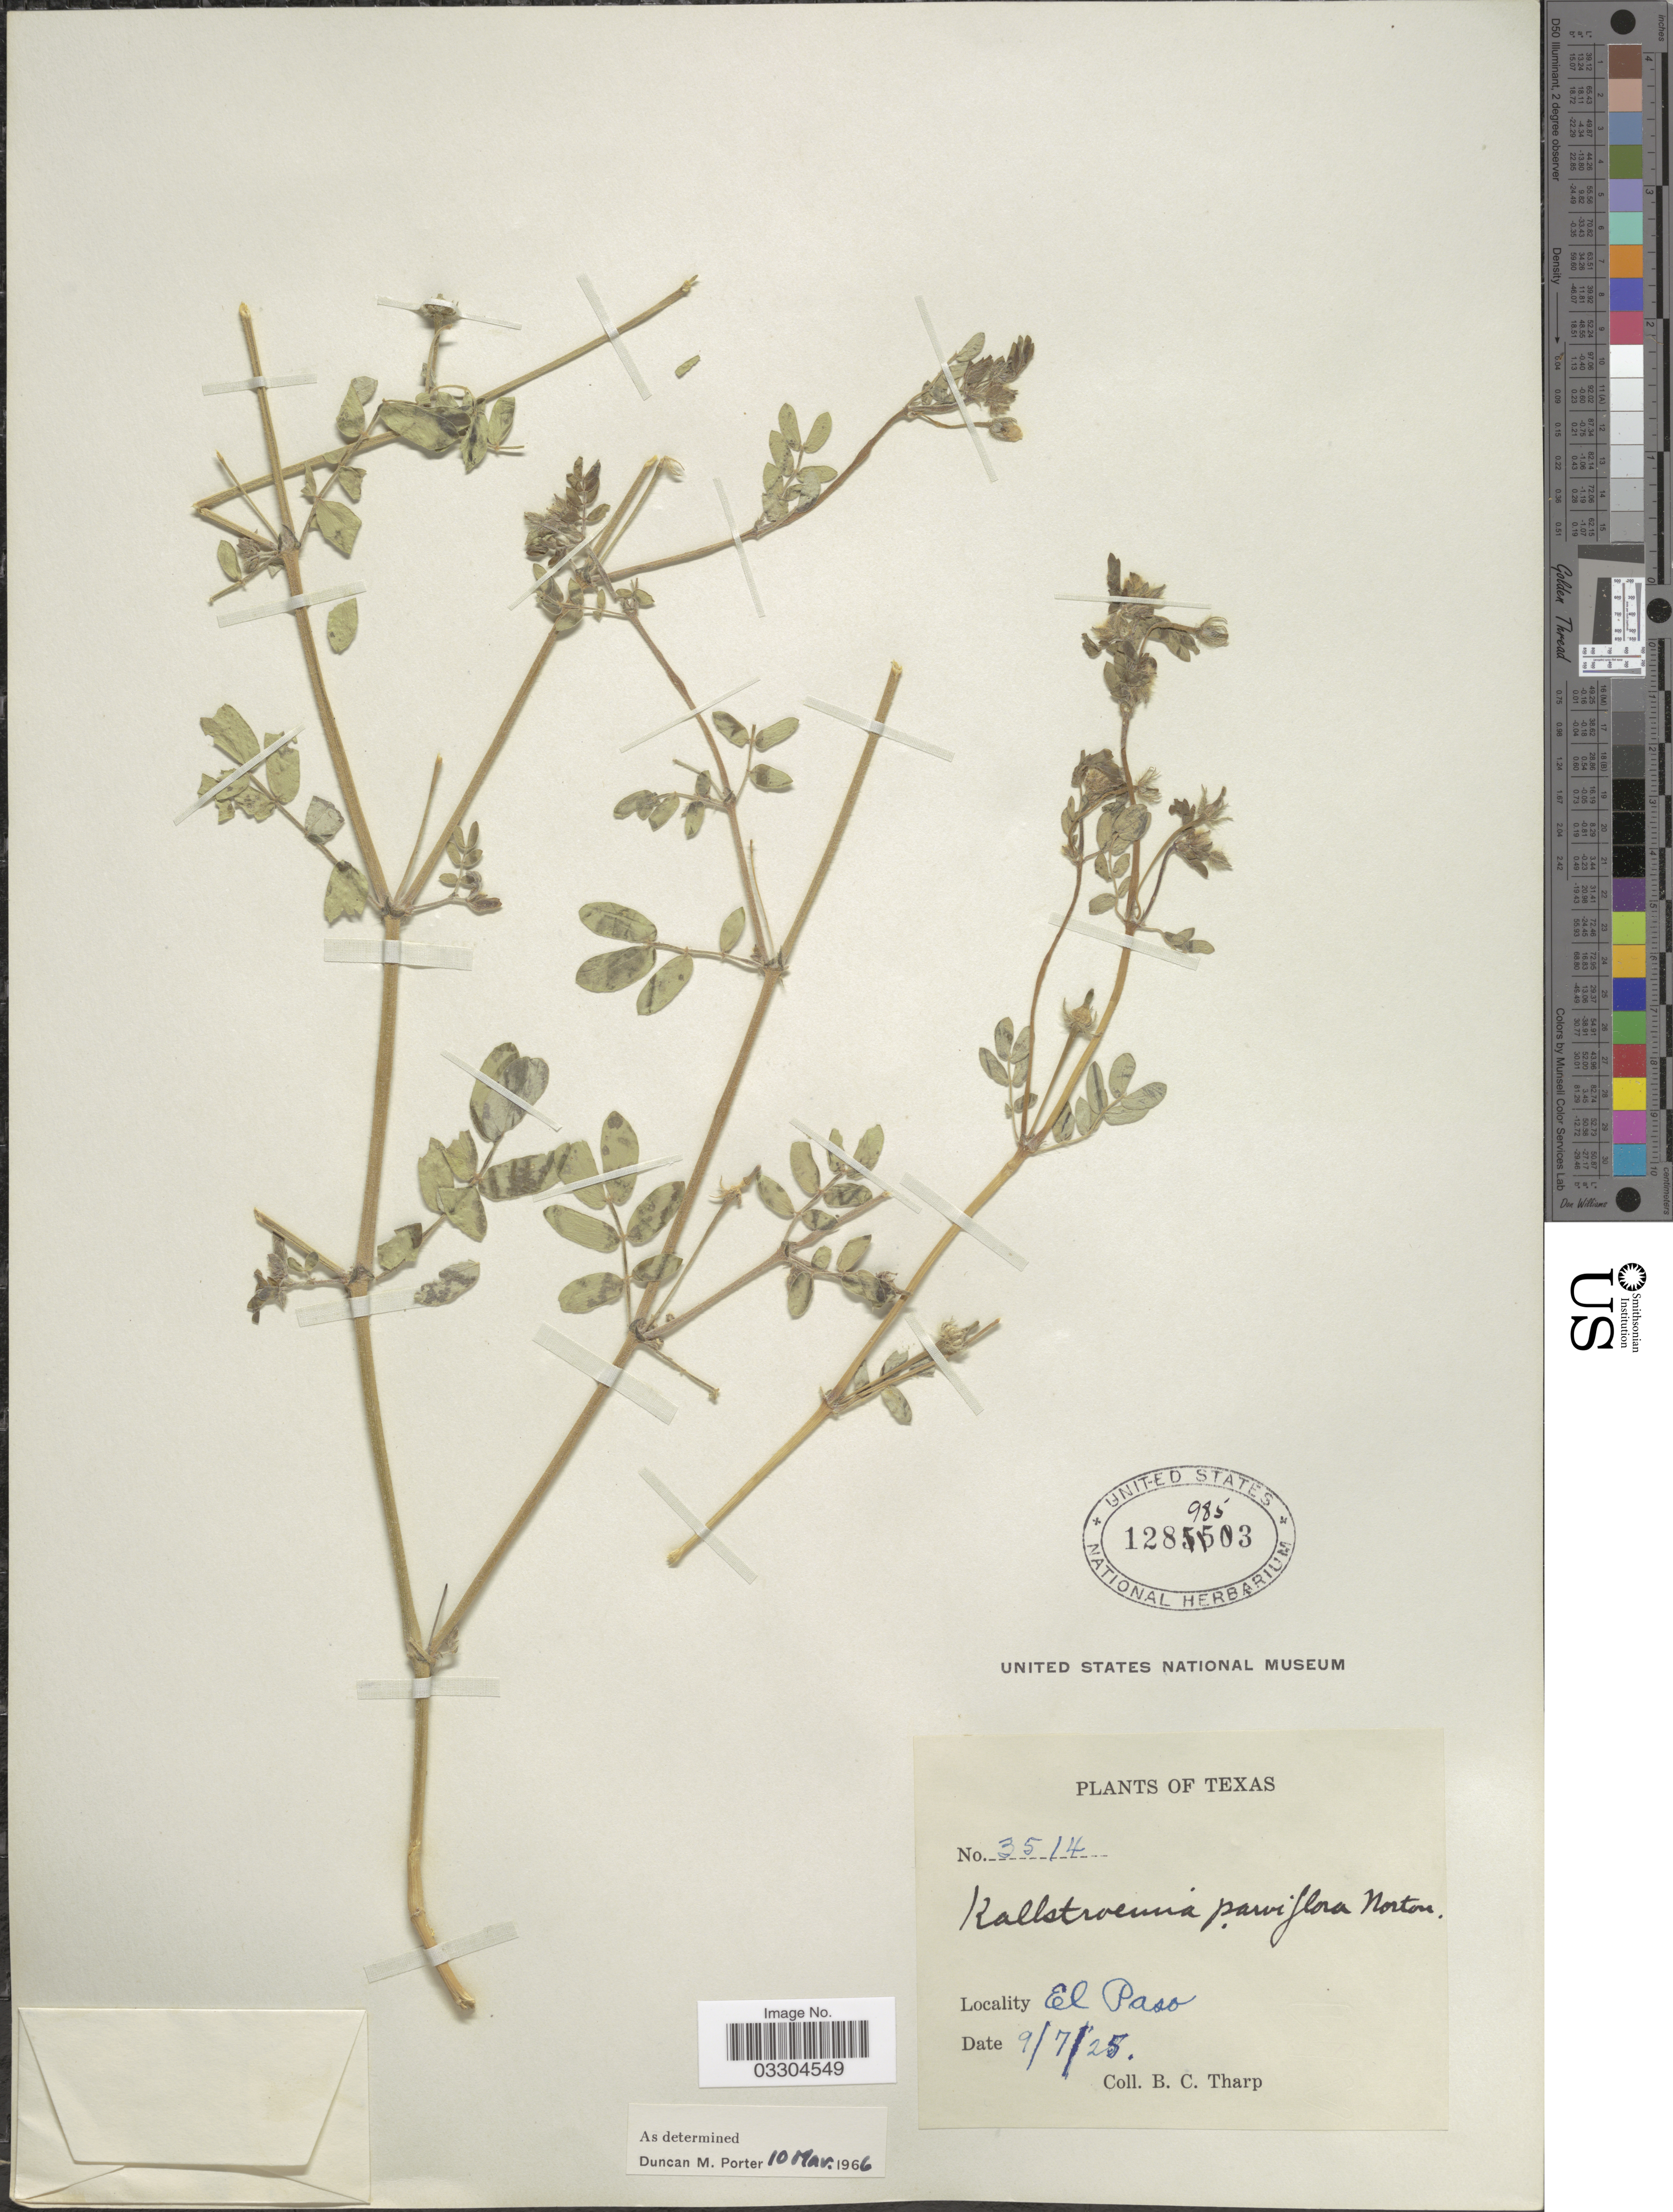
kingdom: Plantae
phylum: Tracheophyta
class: Magnoliopsida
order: Zygophyllales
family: Zygophyllaceae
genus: Kallstroemia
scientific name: Kallstroemia parviflora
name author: Norton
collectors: B. C. Tharp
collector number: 3514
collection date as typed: Transcribed d/m/y: 9/7/25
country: United States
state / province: Texas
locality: El Paso.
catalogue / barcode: US 1289853